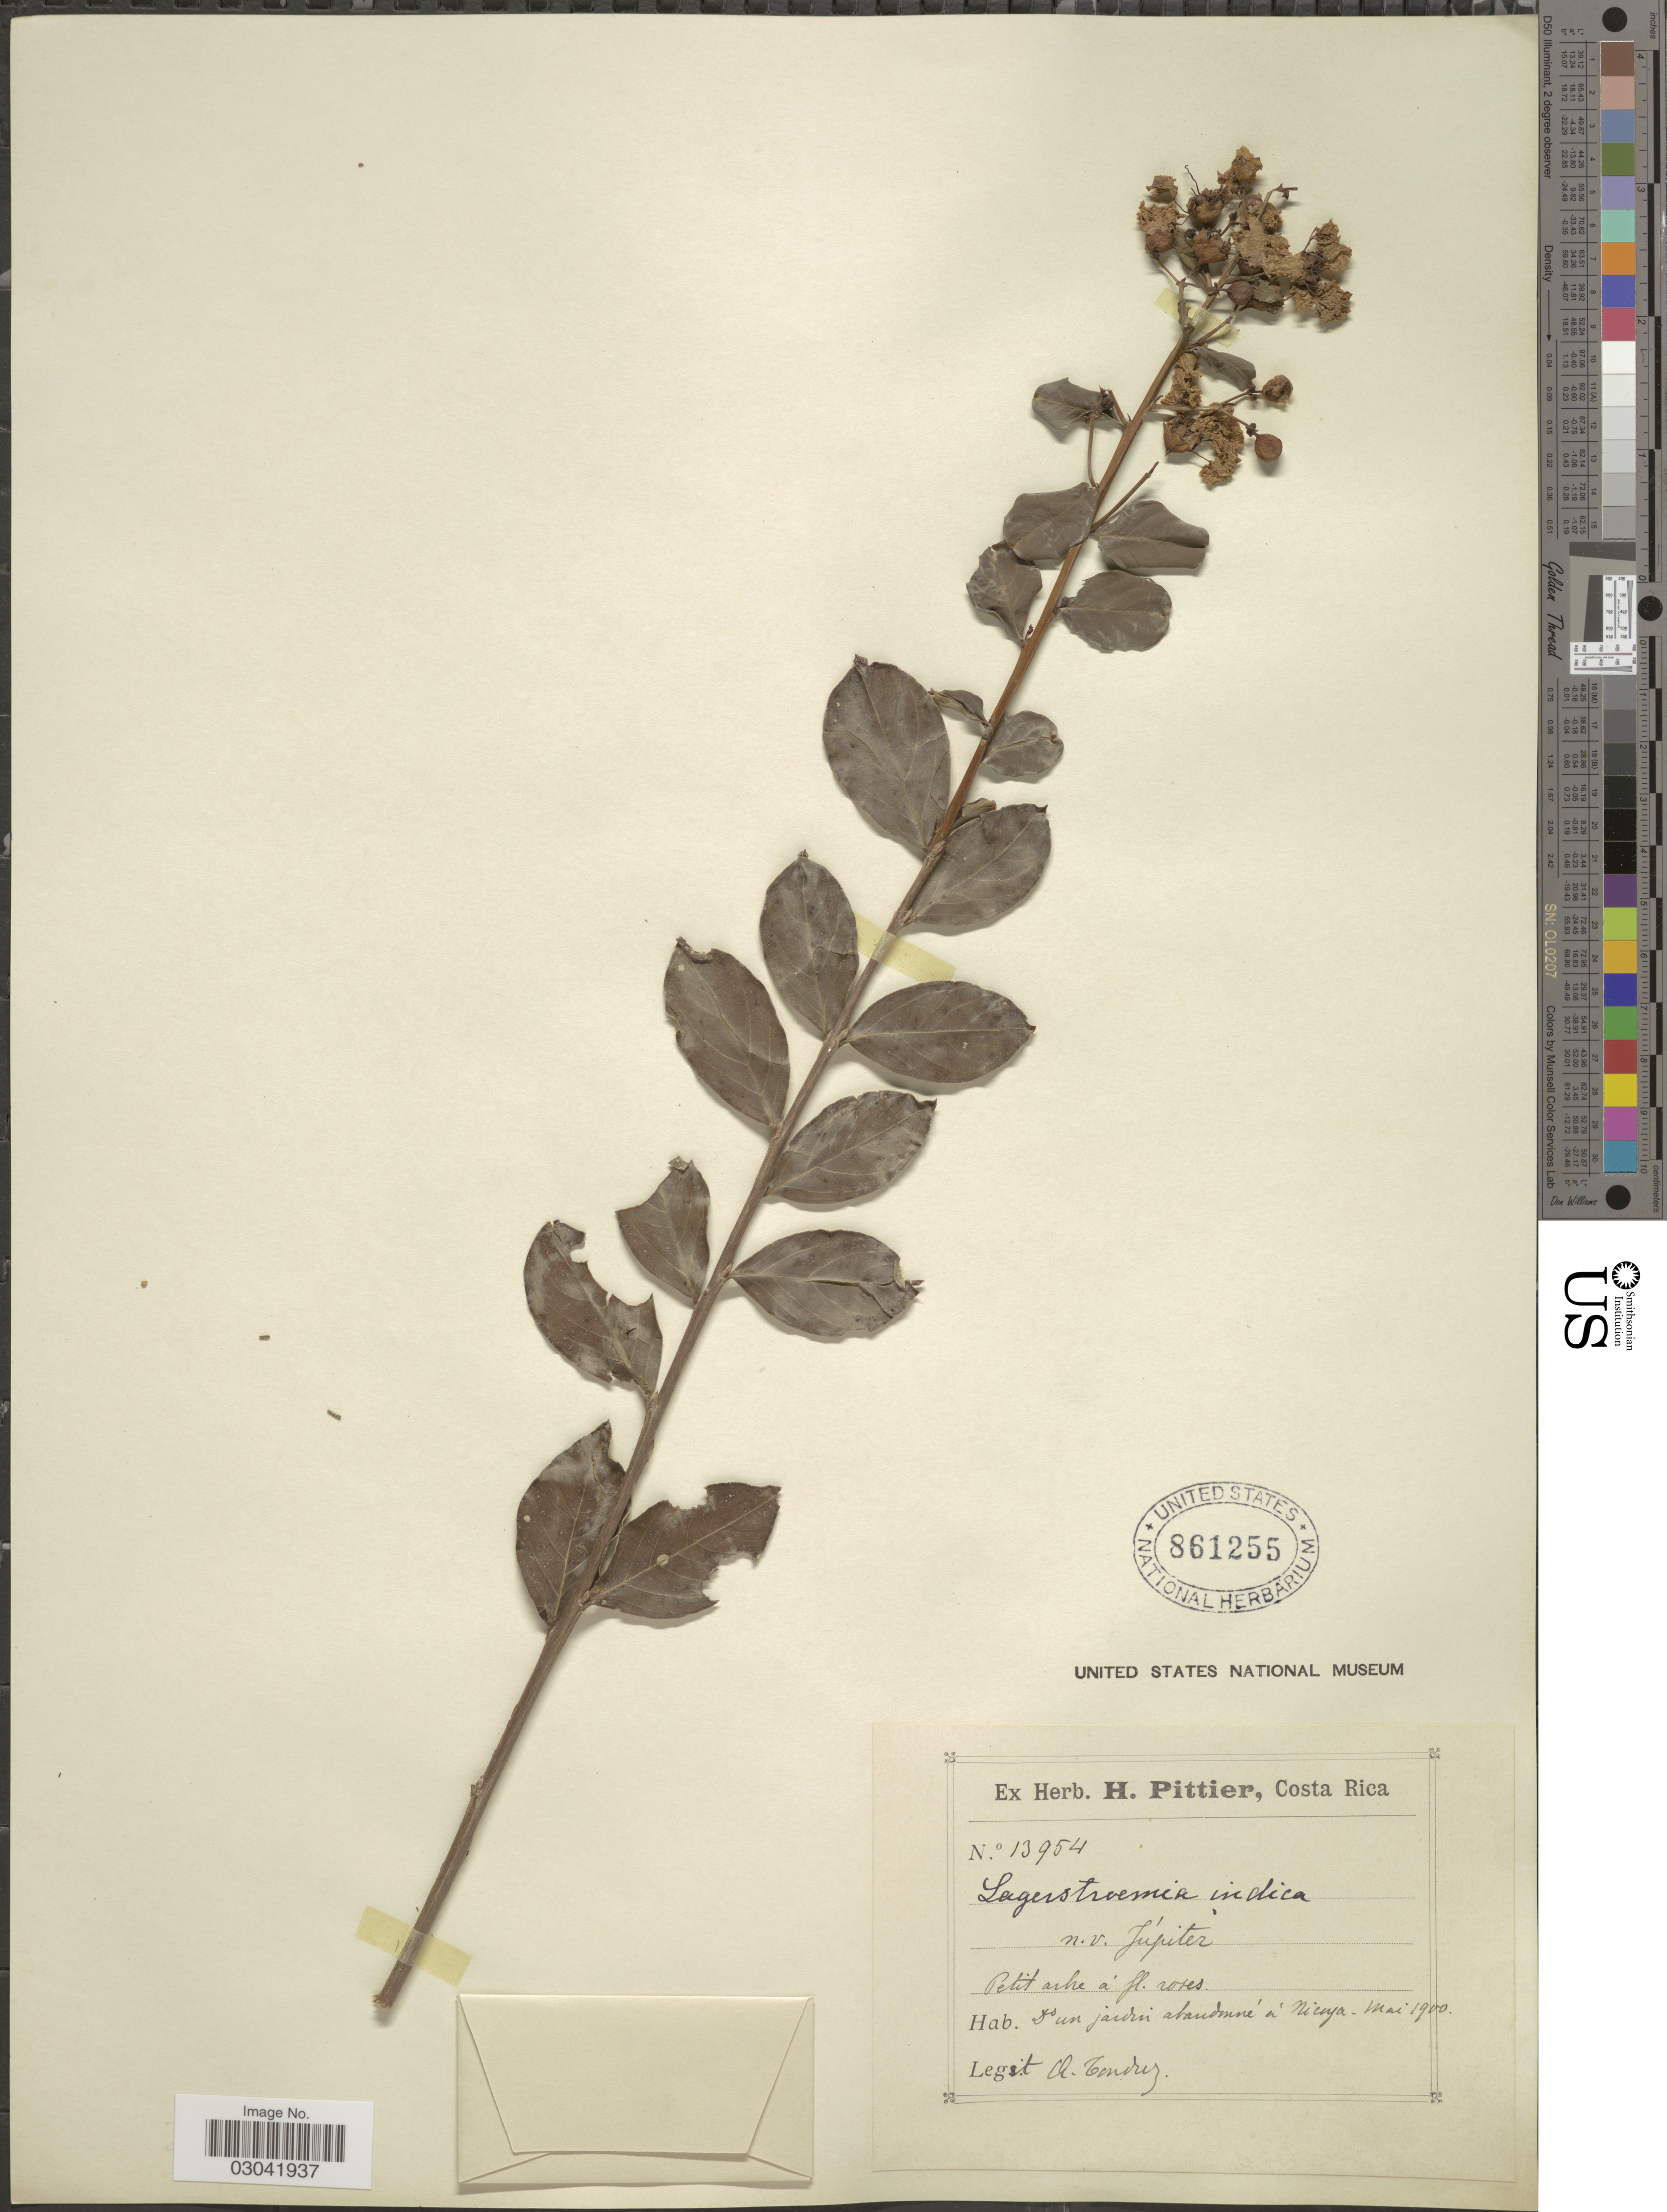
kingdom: Plantae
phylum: Tracheophyta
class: Magnoliopsida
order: Myrtales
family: Lythraceae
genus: Lagerstroemia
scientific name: Lagerstroemia indica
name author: L.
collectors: A. Tonduz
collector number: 13954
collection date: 1900-05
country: Costa Rica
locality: D'un jardin abandonné a Nicuya.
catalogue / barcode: US 861255